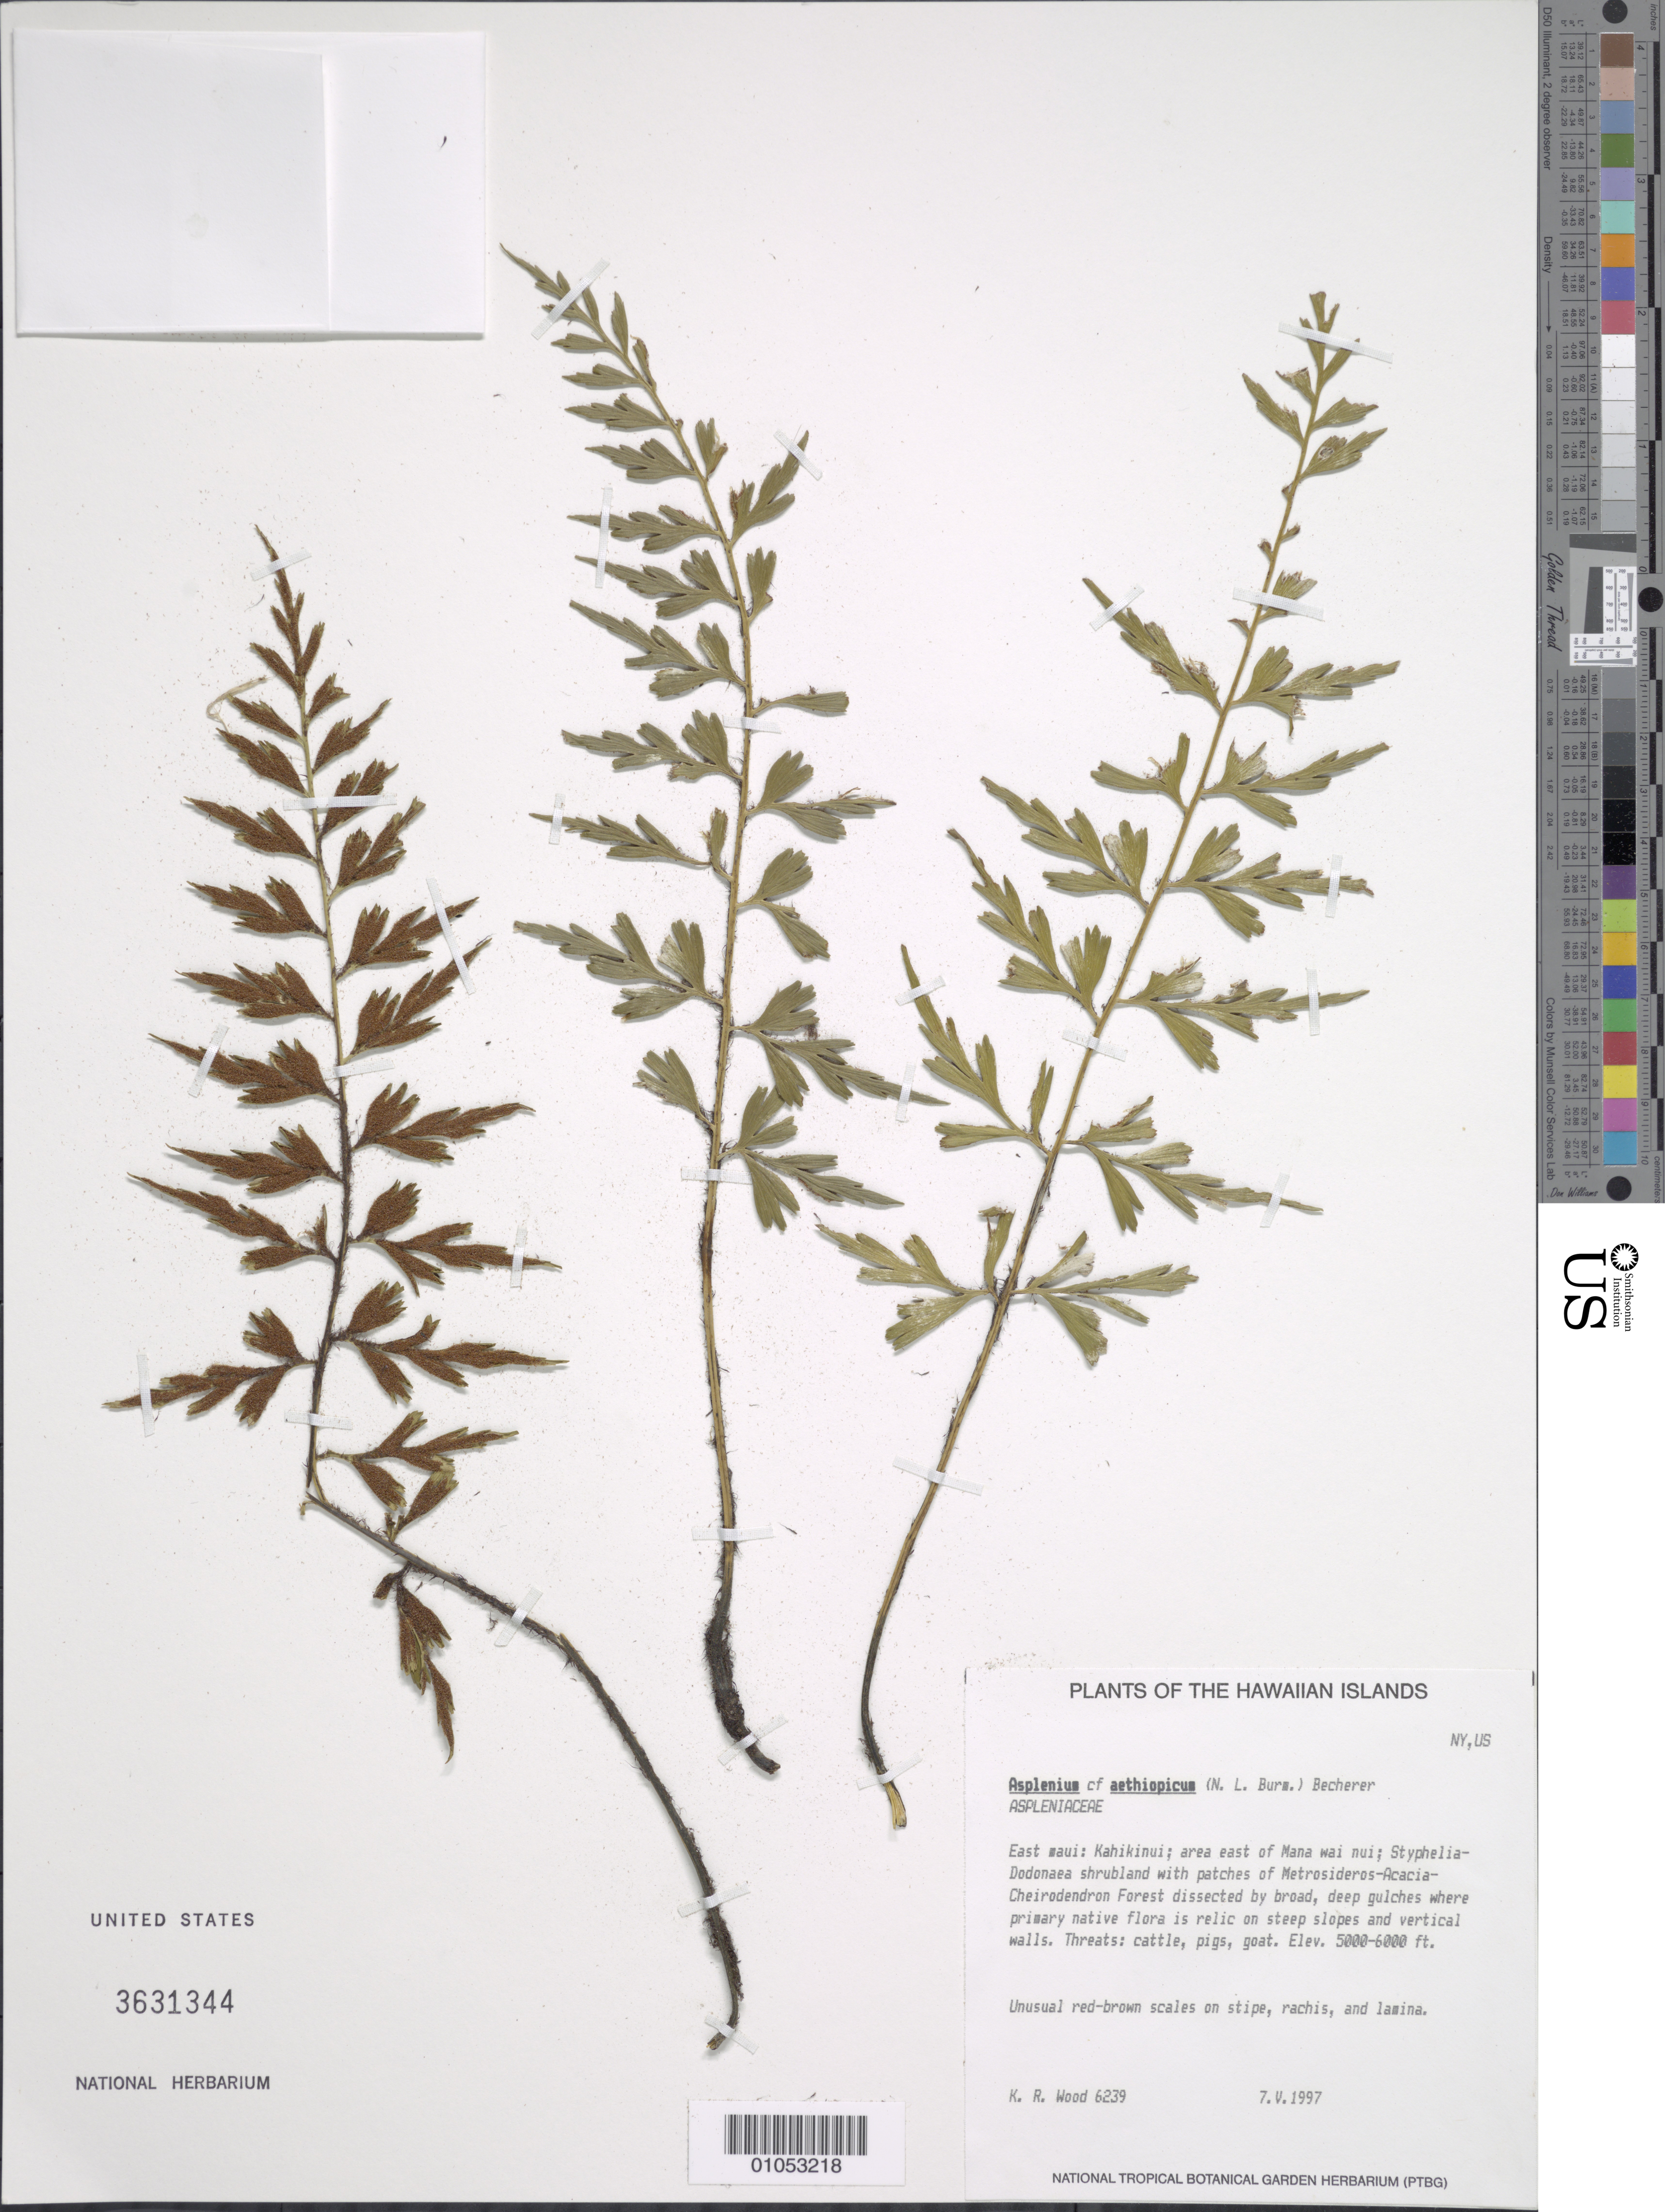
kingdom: Plantae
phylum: Tracheophyta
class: Polypodiopsida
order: Polypodiales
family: Aspleniaceae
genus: Asplenium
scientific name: Asplenium aethiopicum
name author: (Burm. f.) Bech.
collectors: K. R. Wood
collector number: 6239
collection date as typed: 7 May 1997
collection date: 1997-05-07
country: United States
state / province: Hawaii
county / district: Maui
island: Maui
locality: East Maui: Kahikinui; area east of Mana wai nui.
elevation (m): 1524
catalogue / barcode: US 3631344